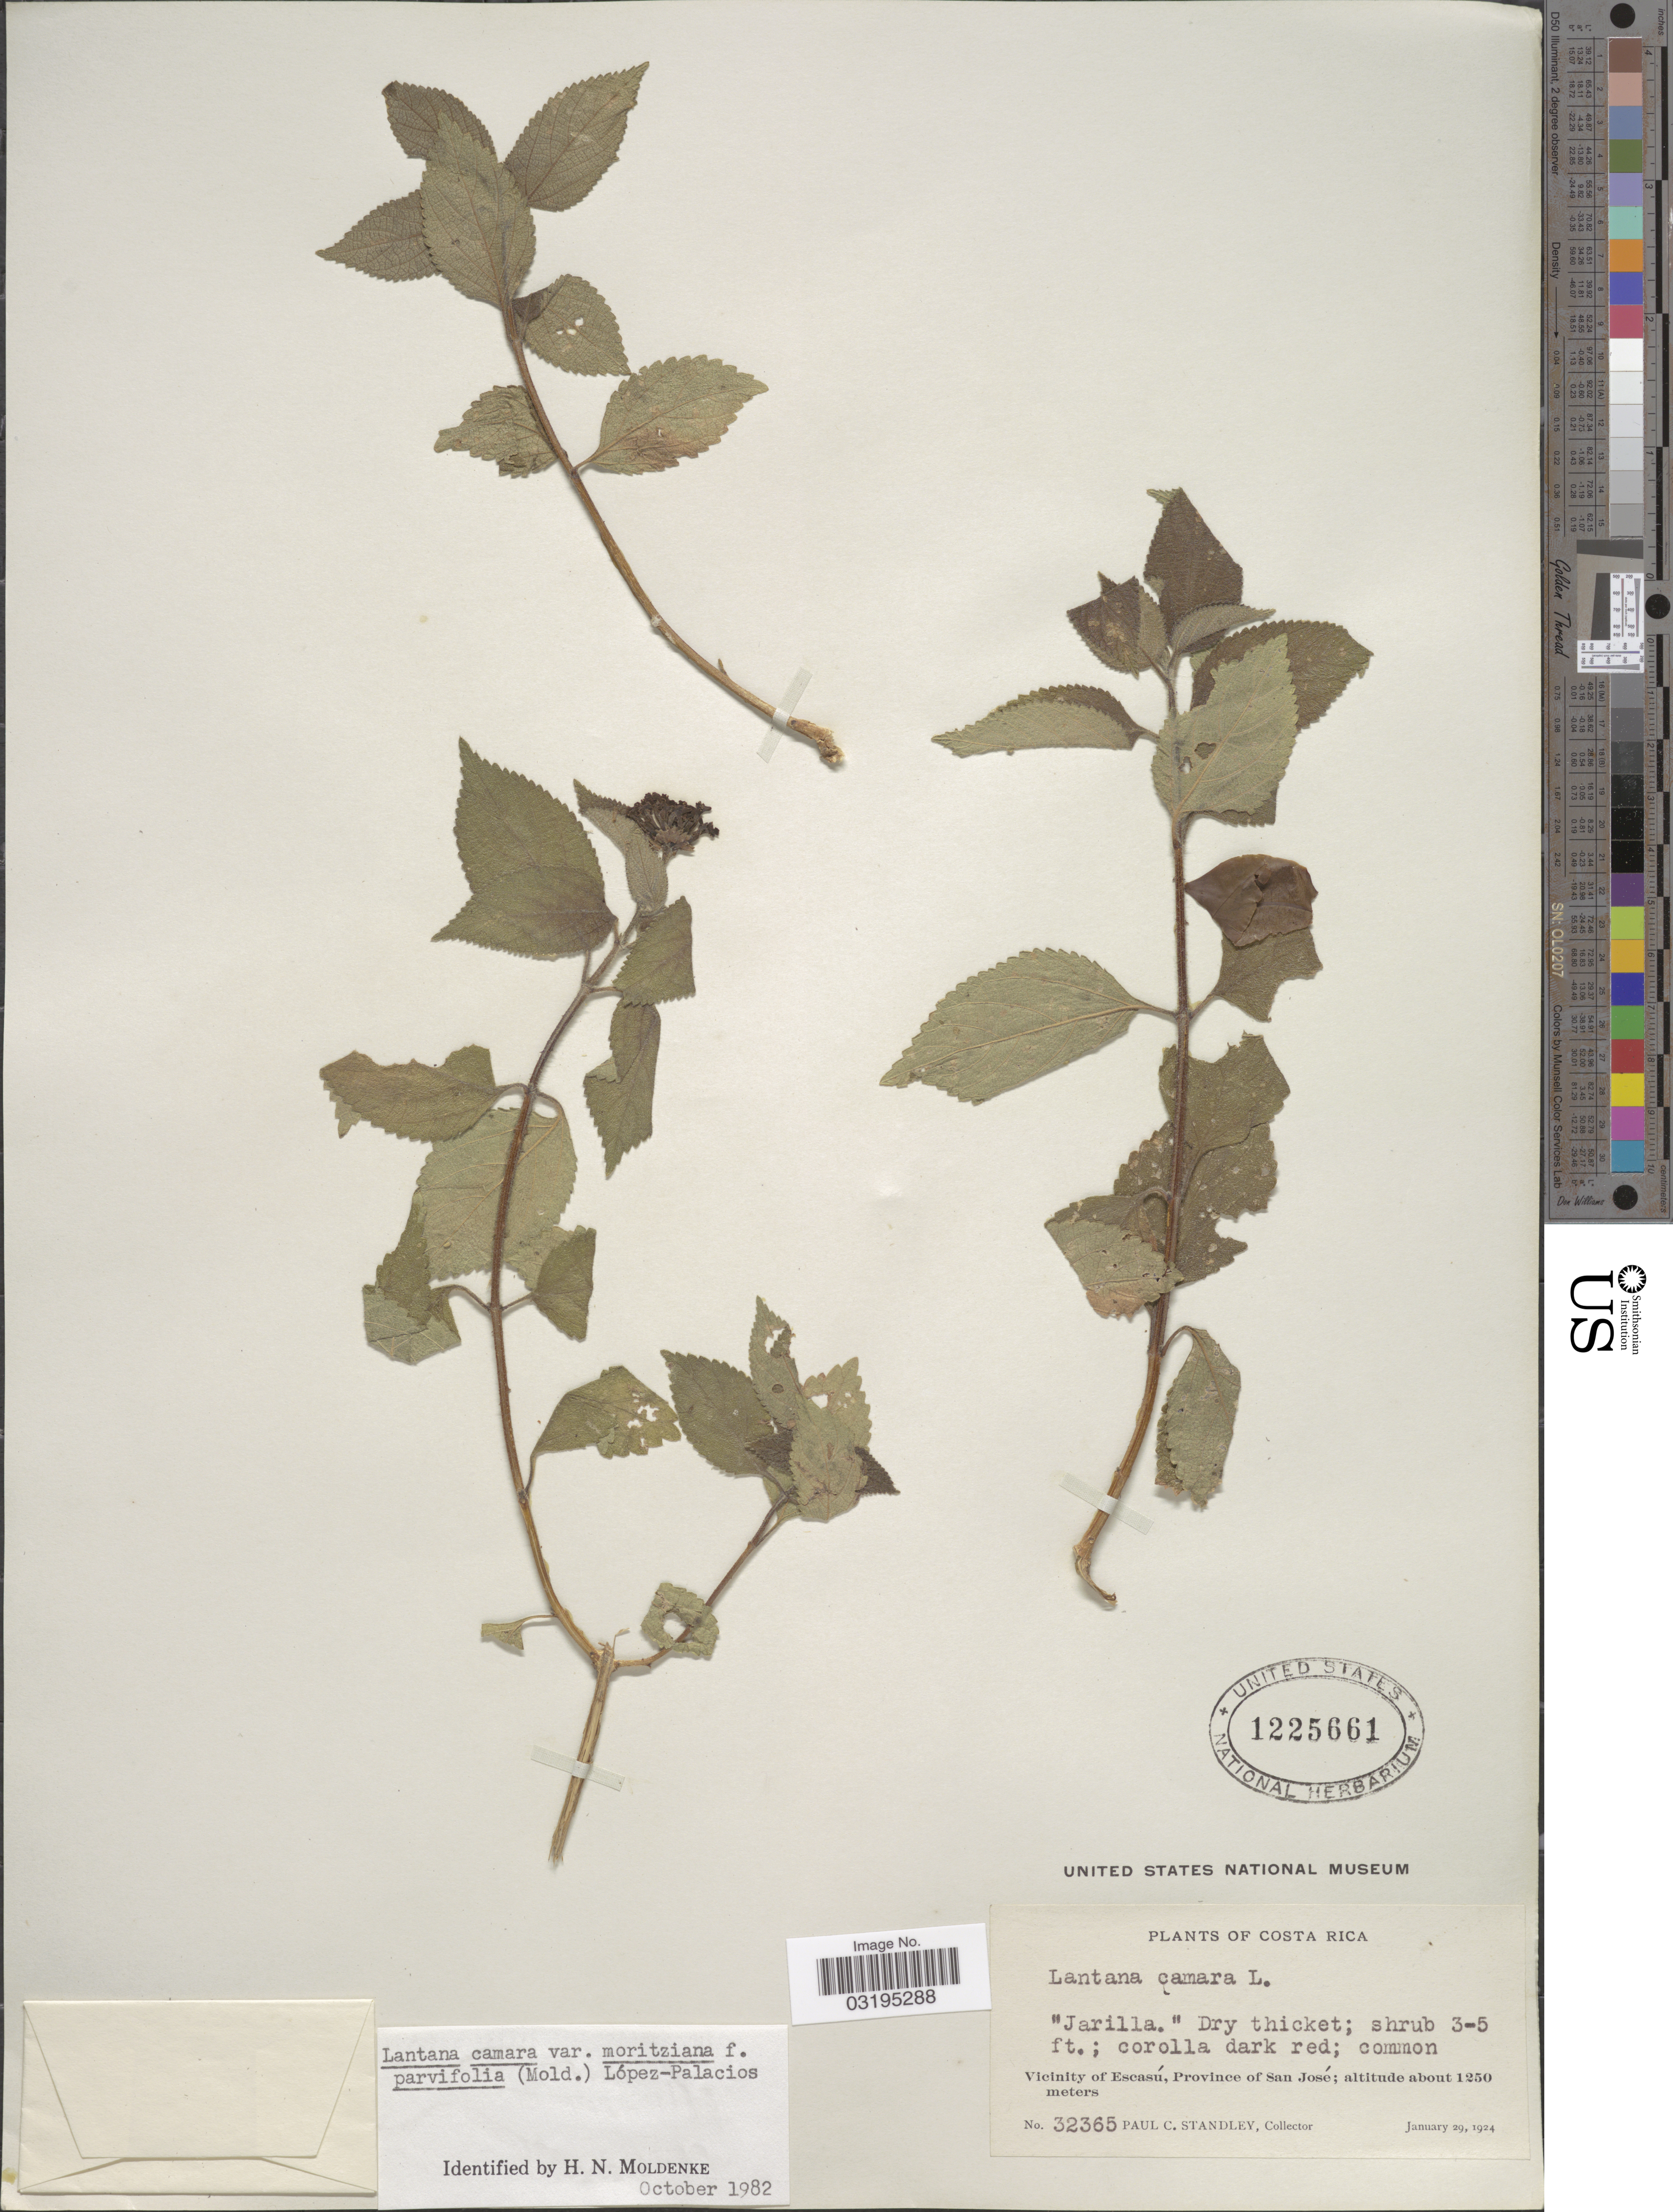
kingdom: Plantae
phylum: Tracheophyta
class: Magnoliopsida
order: Lamiales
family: Verbenaceae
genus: Lantana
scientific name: Lantana camara f. parvifolia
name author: Moldenke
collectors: P. C. Standley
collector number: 32365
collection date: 1924-01-29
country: Costa Rica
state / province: San José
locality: Vicinity of Escasú.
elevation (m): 1250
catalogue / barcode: US 1225661